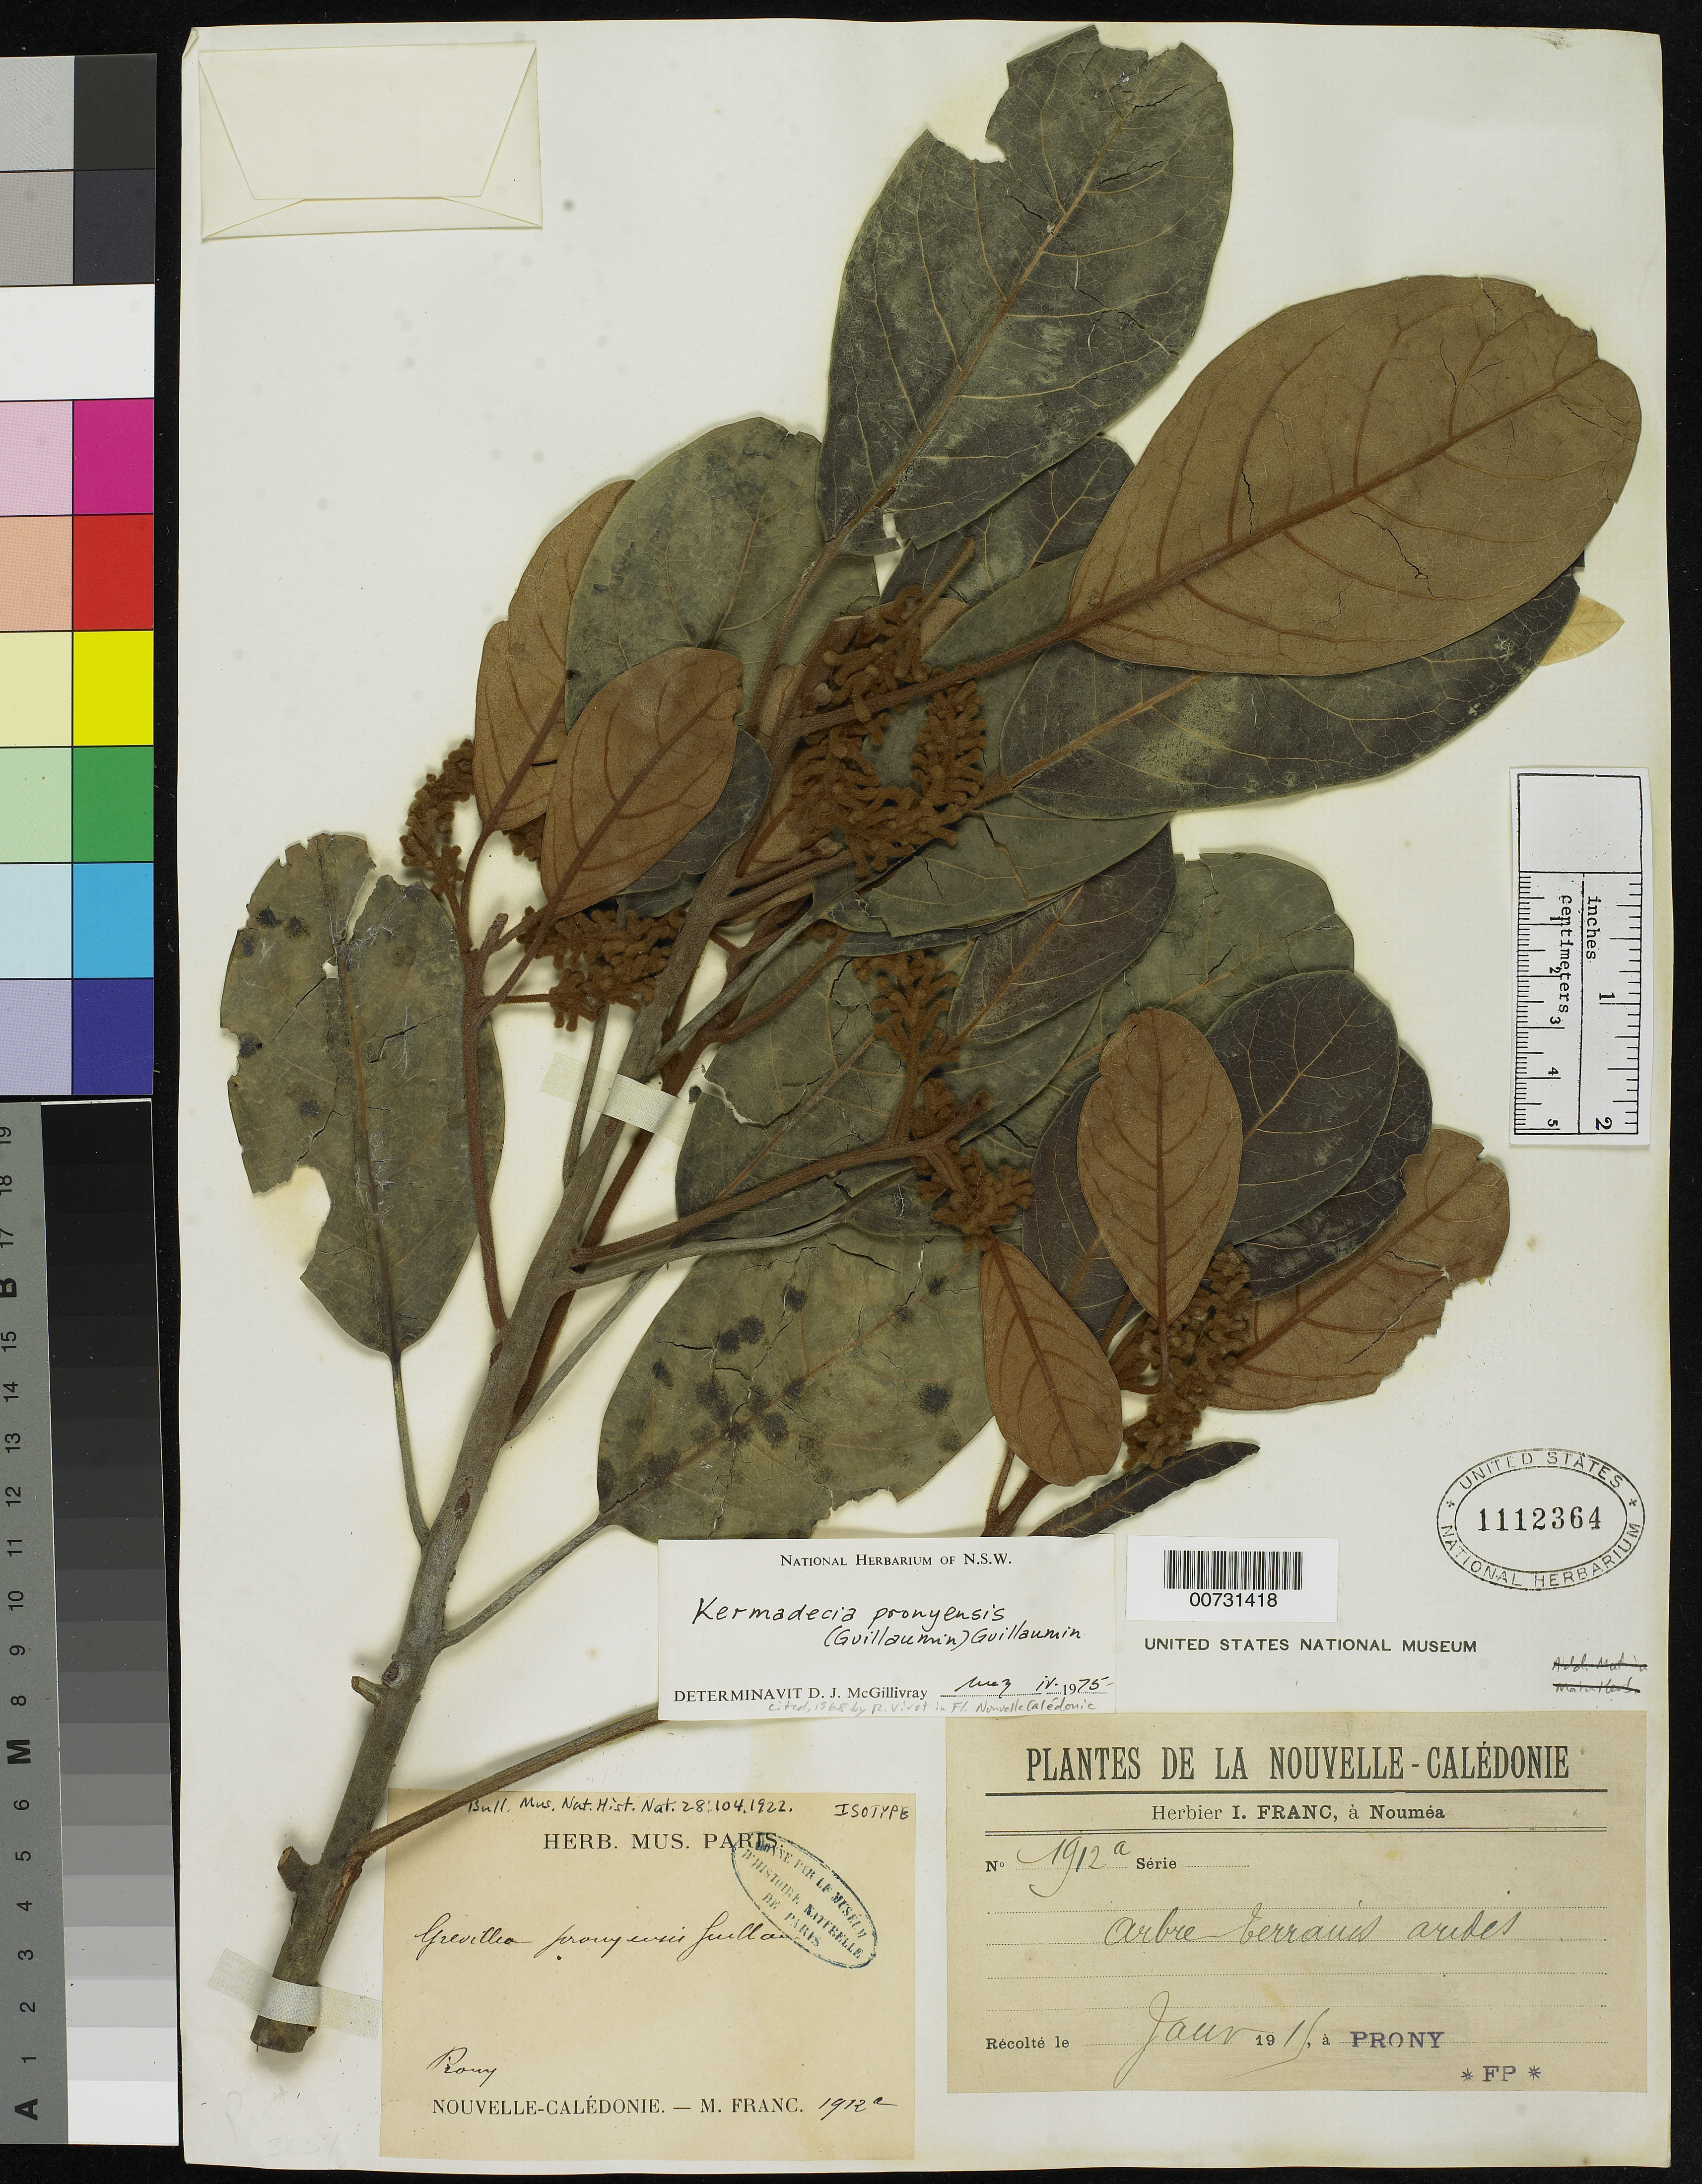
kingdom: Plantae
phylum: Tracheophyta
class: Magnoliopsida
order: Proteales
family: Proteaceae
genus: Grevillea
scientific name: Grevillea pronyensis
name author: Guillaumin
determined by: McGillivray, Donald J.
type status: Isotype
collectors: I. Franc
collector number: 1912a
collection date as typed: Jan 1911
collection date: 1911-01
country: New Caledonia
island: New Caledonia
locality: Prony.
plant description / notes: Specimen data match "holotype" (or lectotype?? at P) as cited by Virot 1968 in Fl. Nouv.-Caled.; Type cited as 1912a by Virot (1968); possibly effective lectotypification if this sheet was an isosyntype (original publication not seen). Another sheet at US labeled as Franc 1912 has different collection date.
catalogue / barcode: US 1112364